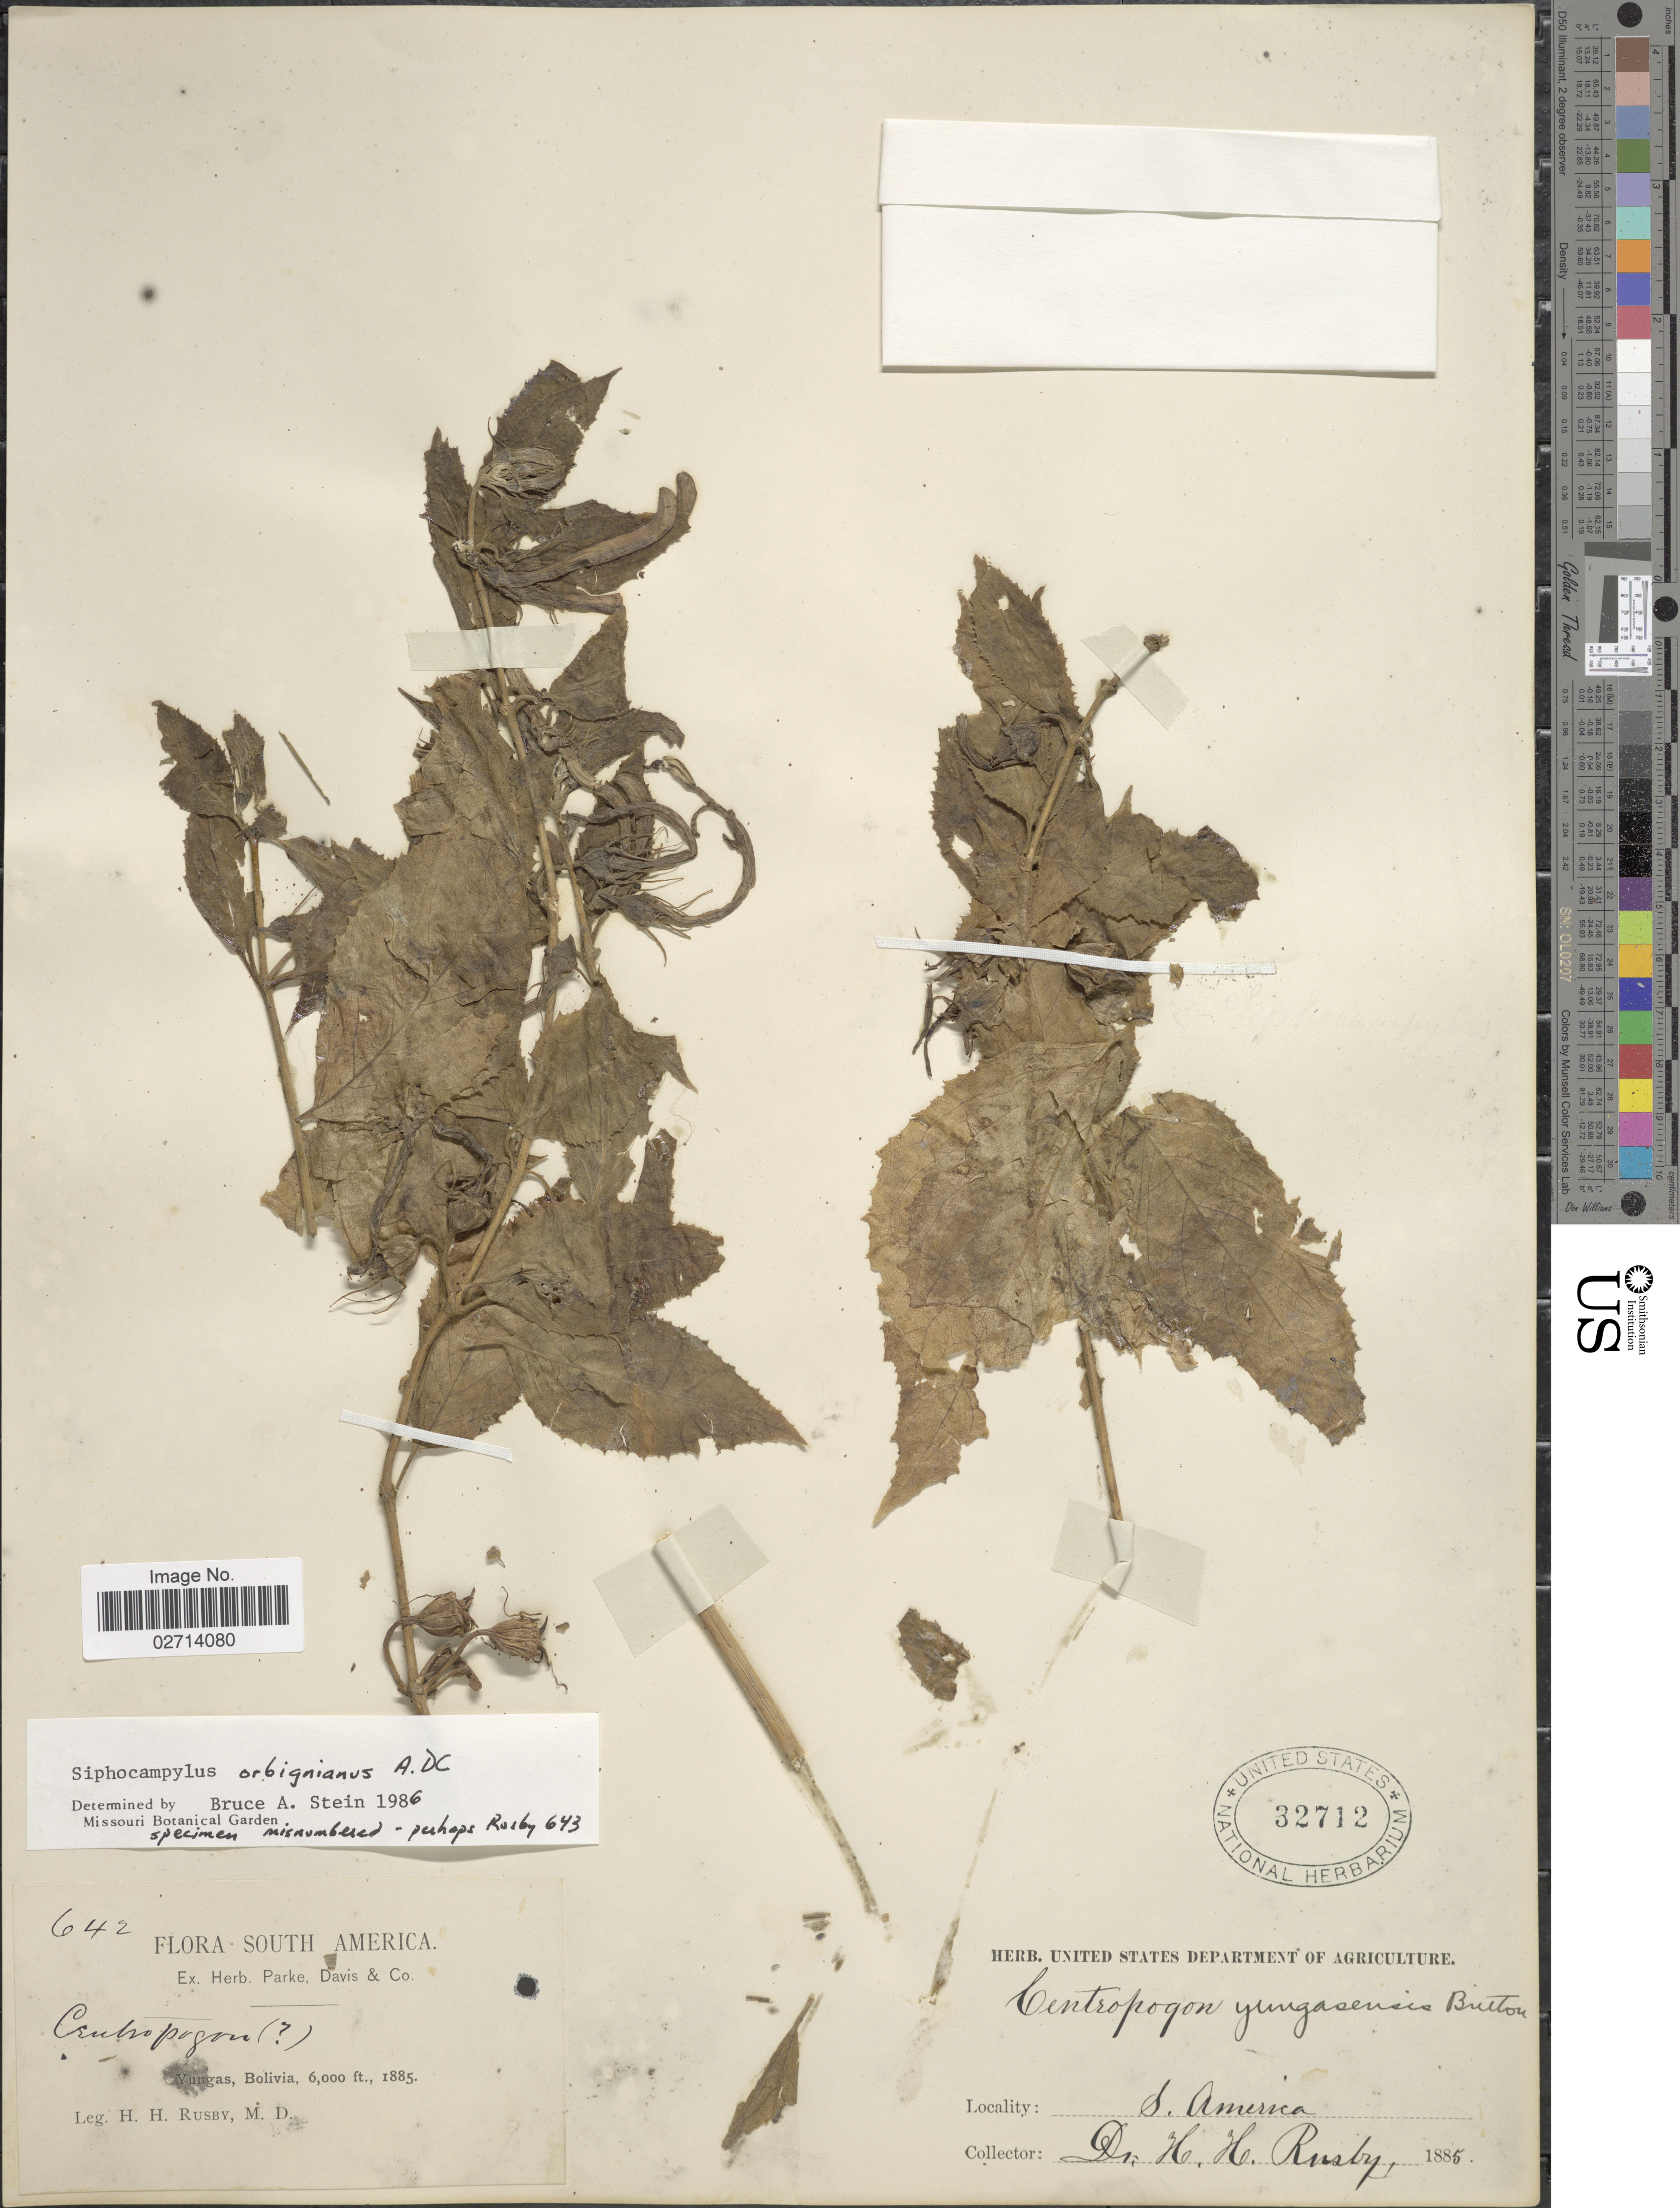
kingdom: Plantae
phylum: Tracheophyta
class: Magnoliopsida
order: Asterales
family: Campanulaceae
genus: Siphocampylus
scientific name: Siphocampylus orbignianus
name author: A. DC.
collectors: H. H. Rusby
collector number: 642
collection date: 1885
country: Bolivia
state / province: La Paz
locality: Yungas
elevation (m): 1829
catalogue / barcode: US 32712